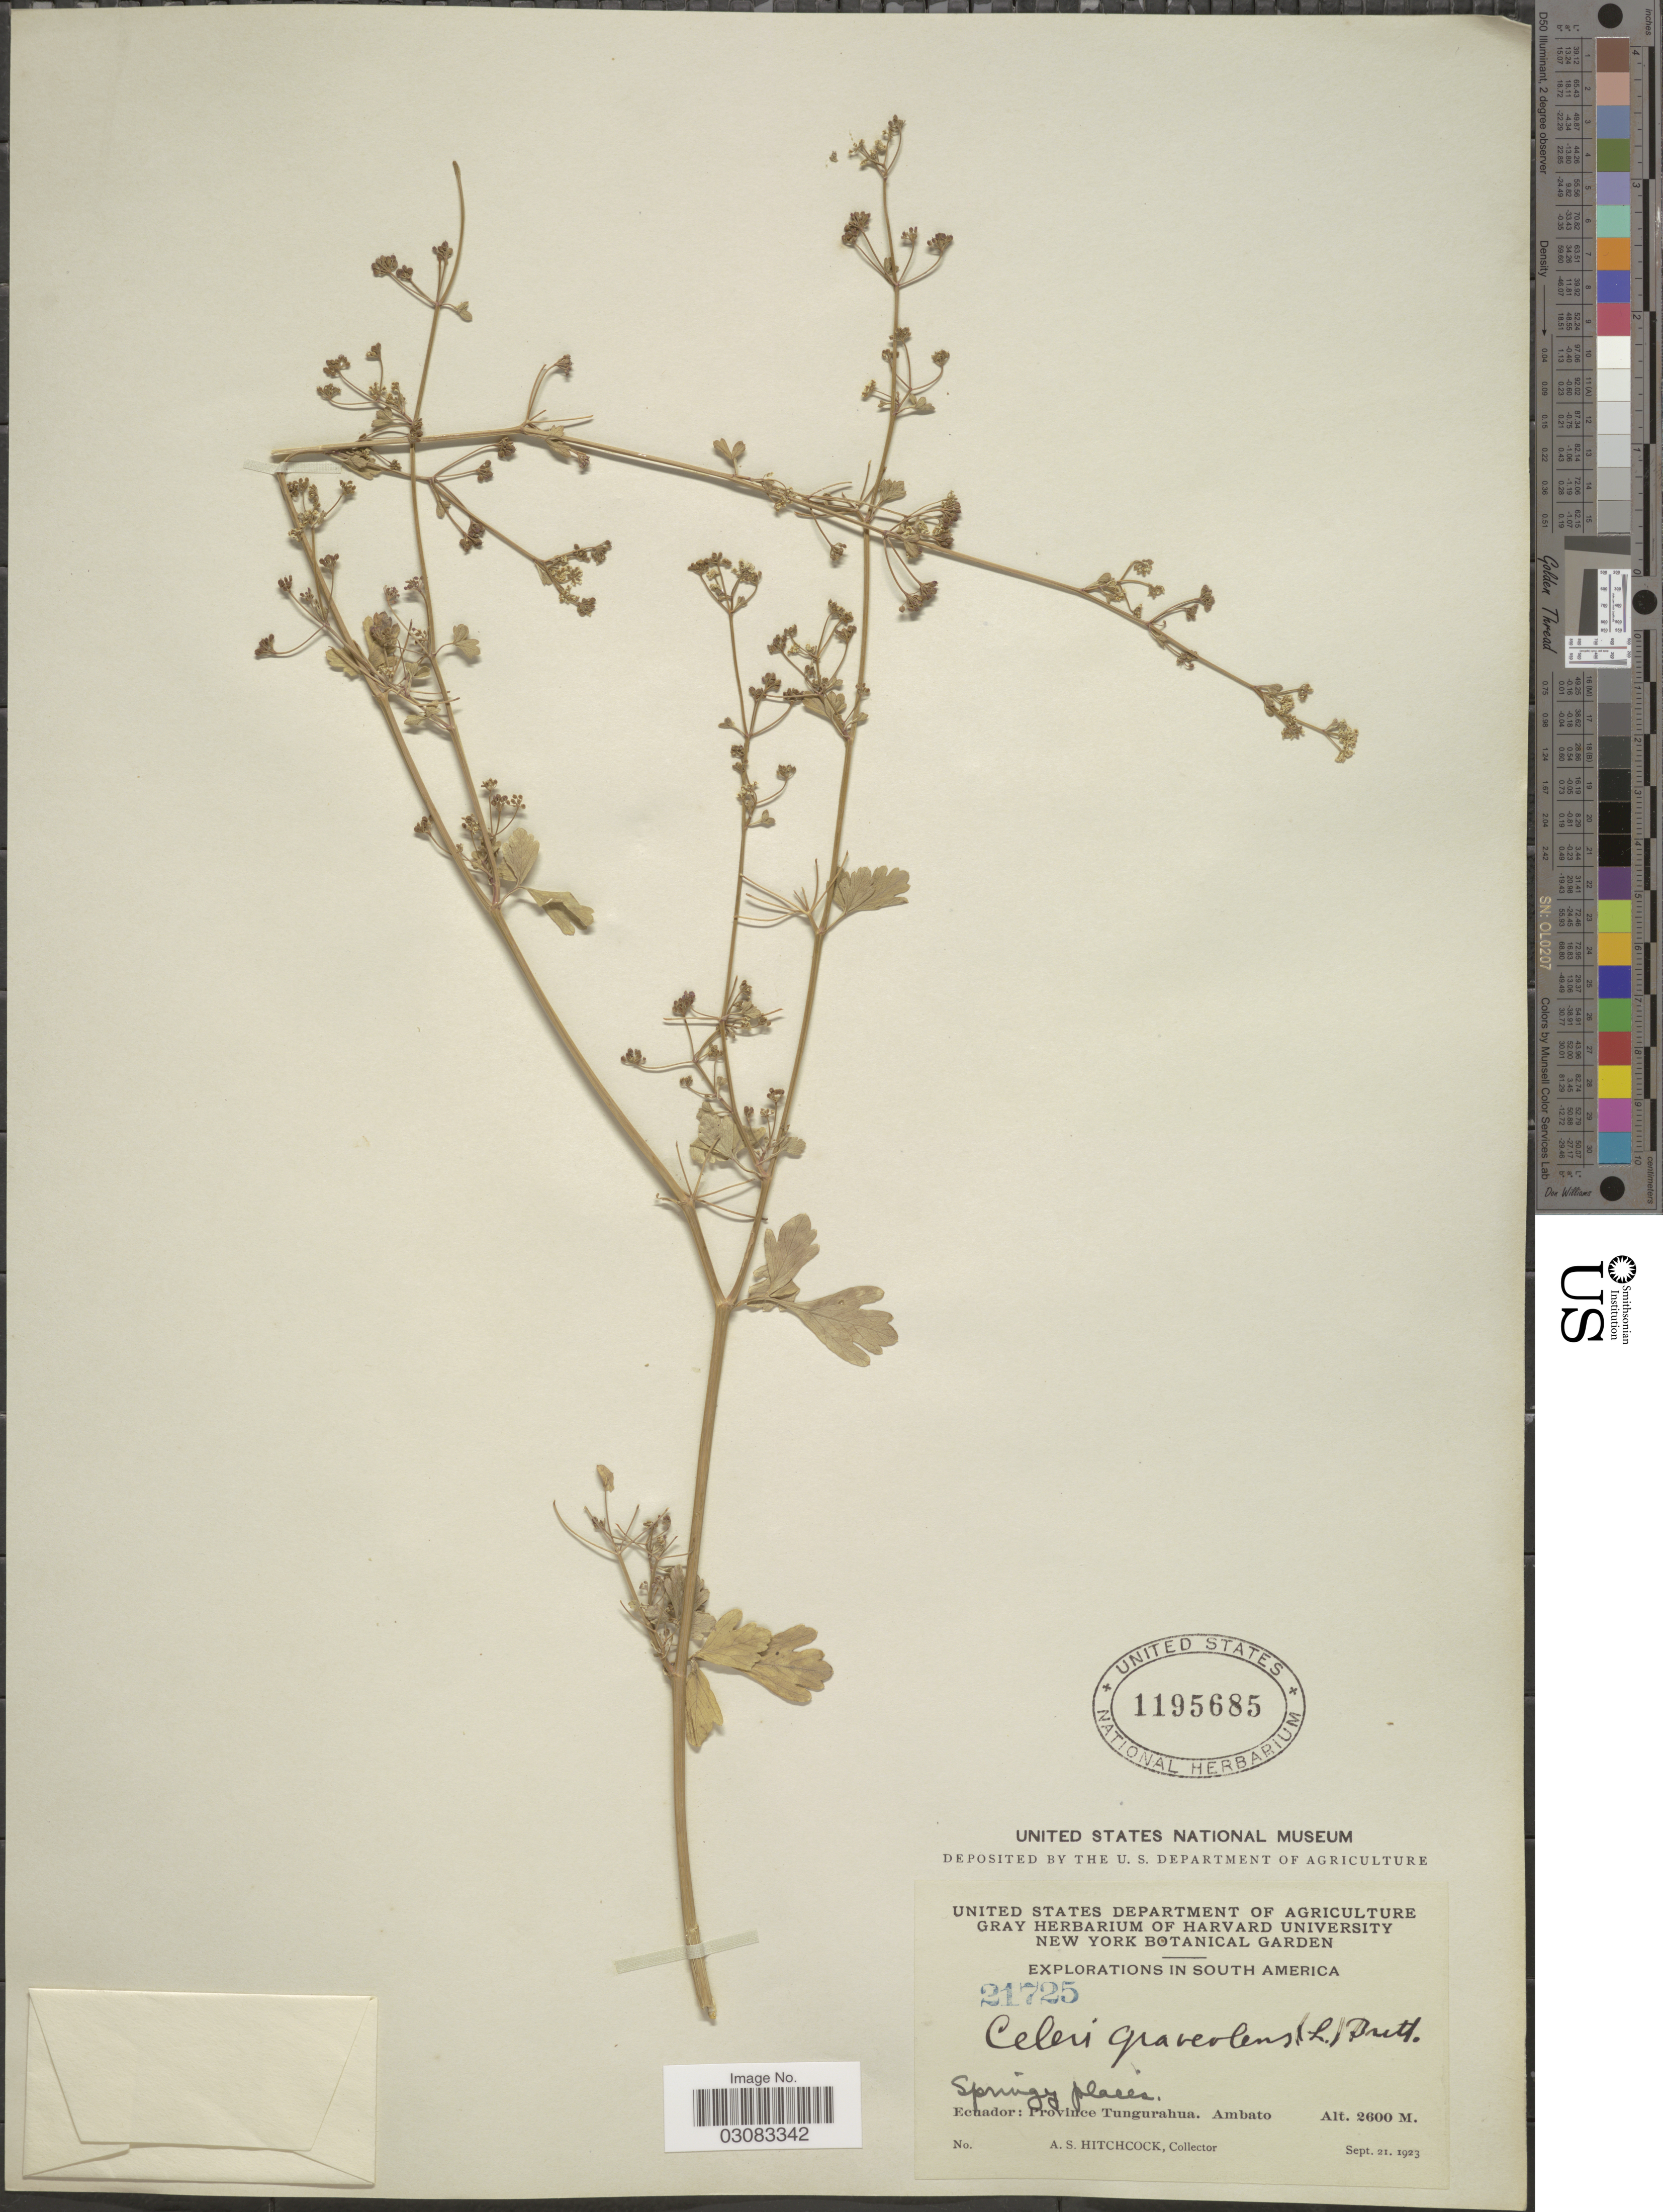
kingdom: Plantae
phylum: Tracheophyta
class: Magnoliopsida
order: Apiales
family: Apiaceae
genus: Apium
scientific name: Apium graveolens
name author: L.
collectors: A. S. Hitchcock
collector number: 21725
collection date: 1923-09-21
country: Ecuador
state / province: Tungurahua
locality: Ambato.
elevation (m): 2600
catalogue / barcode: US 1195685